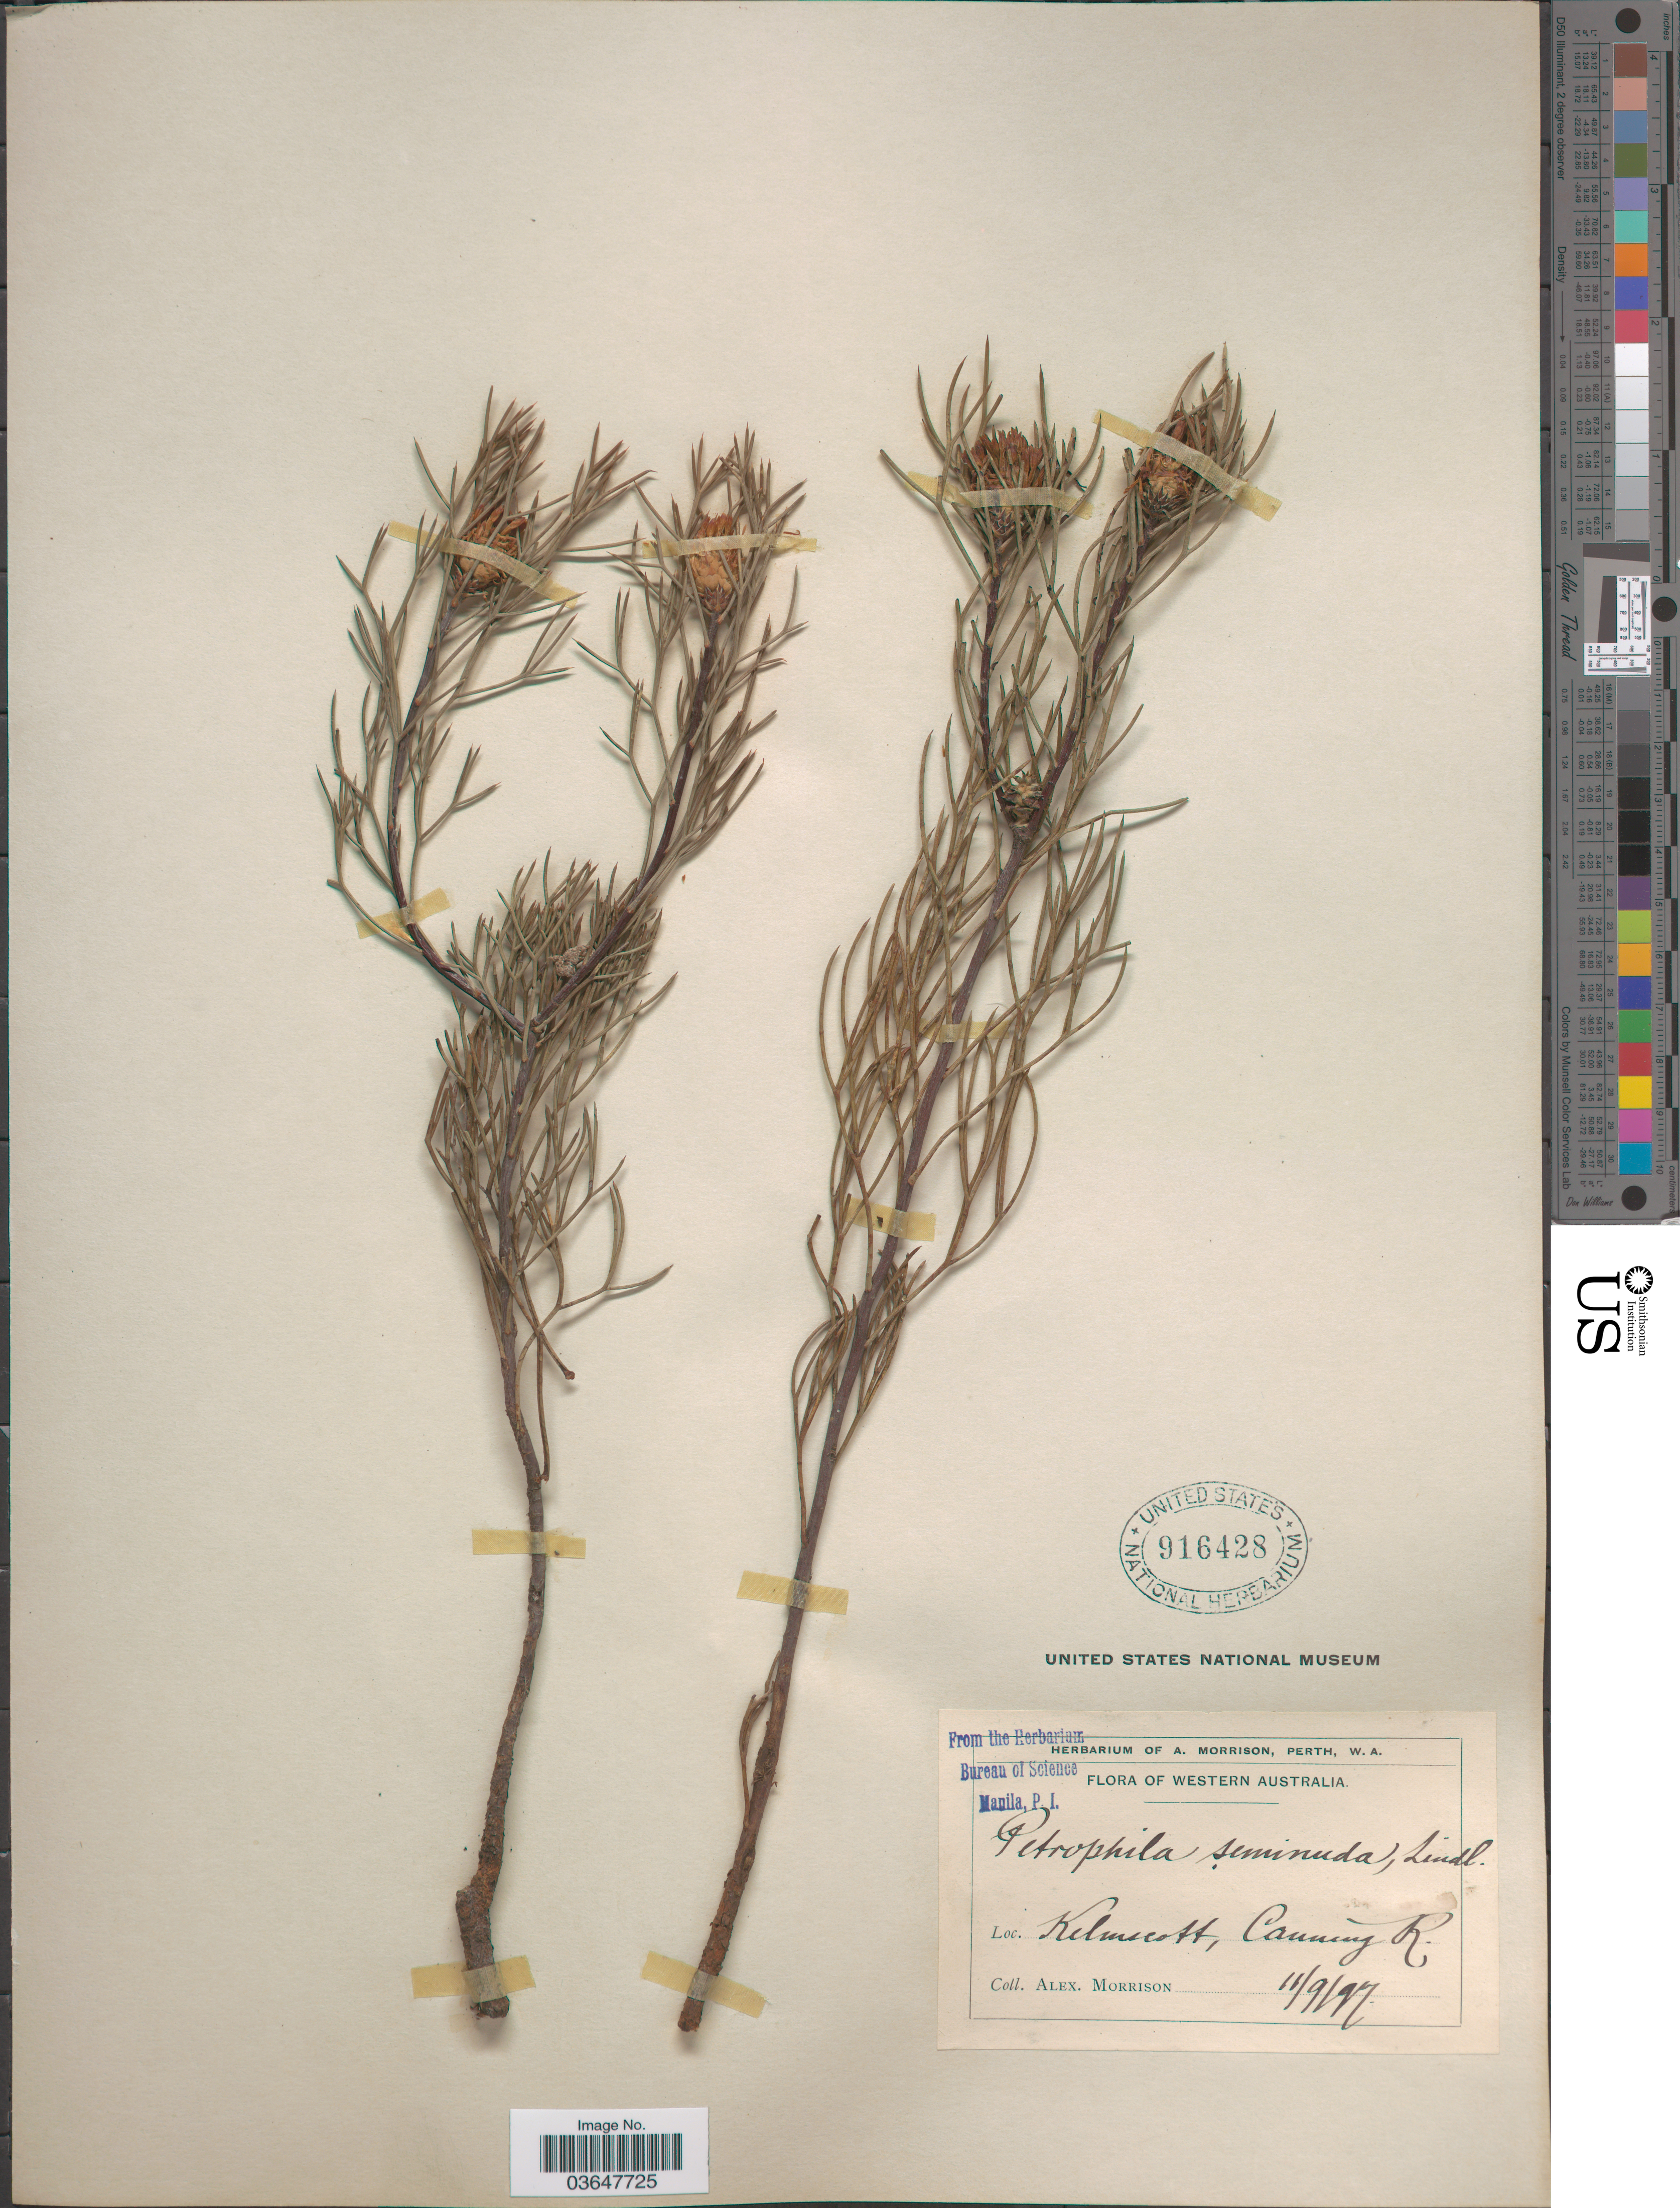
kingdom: Plantae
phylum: Tracheophyta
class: Magnoliopsida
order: Proteales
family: Proteaceae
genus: Petrophile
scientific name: Petrophile seminuda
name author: Lindl.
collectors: A. Morrison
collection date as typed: Transcribed d/m/y: 11/9/97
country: Australia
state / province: Western Australia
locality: Kelmscott, Canning R.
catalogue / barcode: US 916428